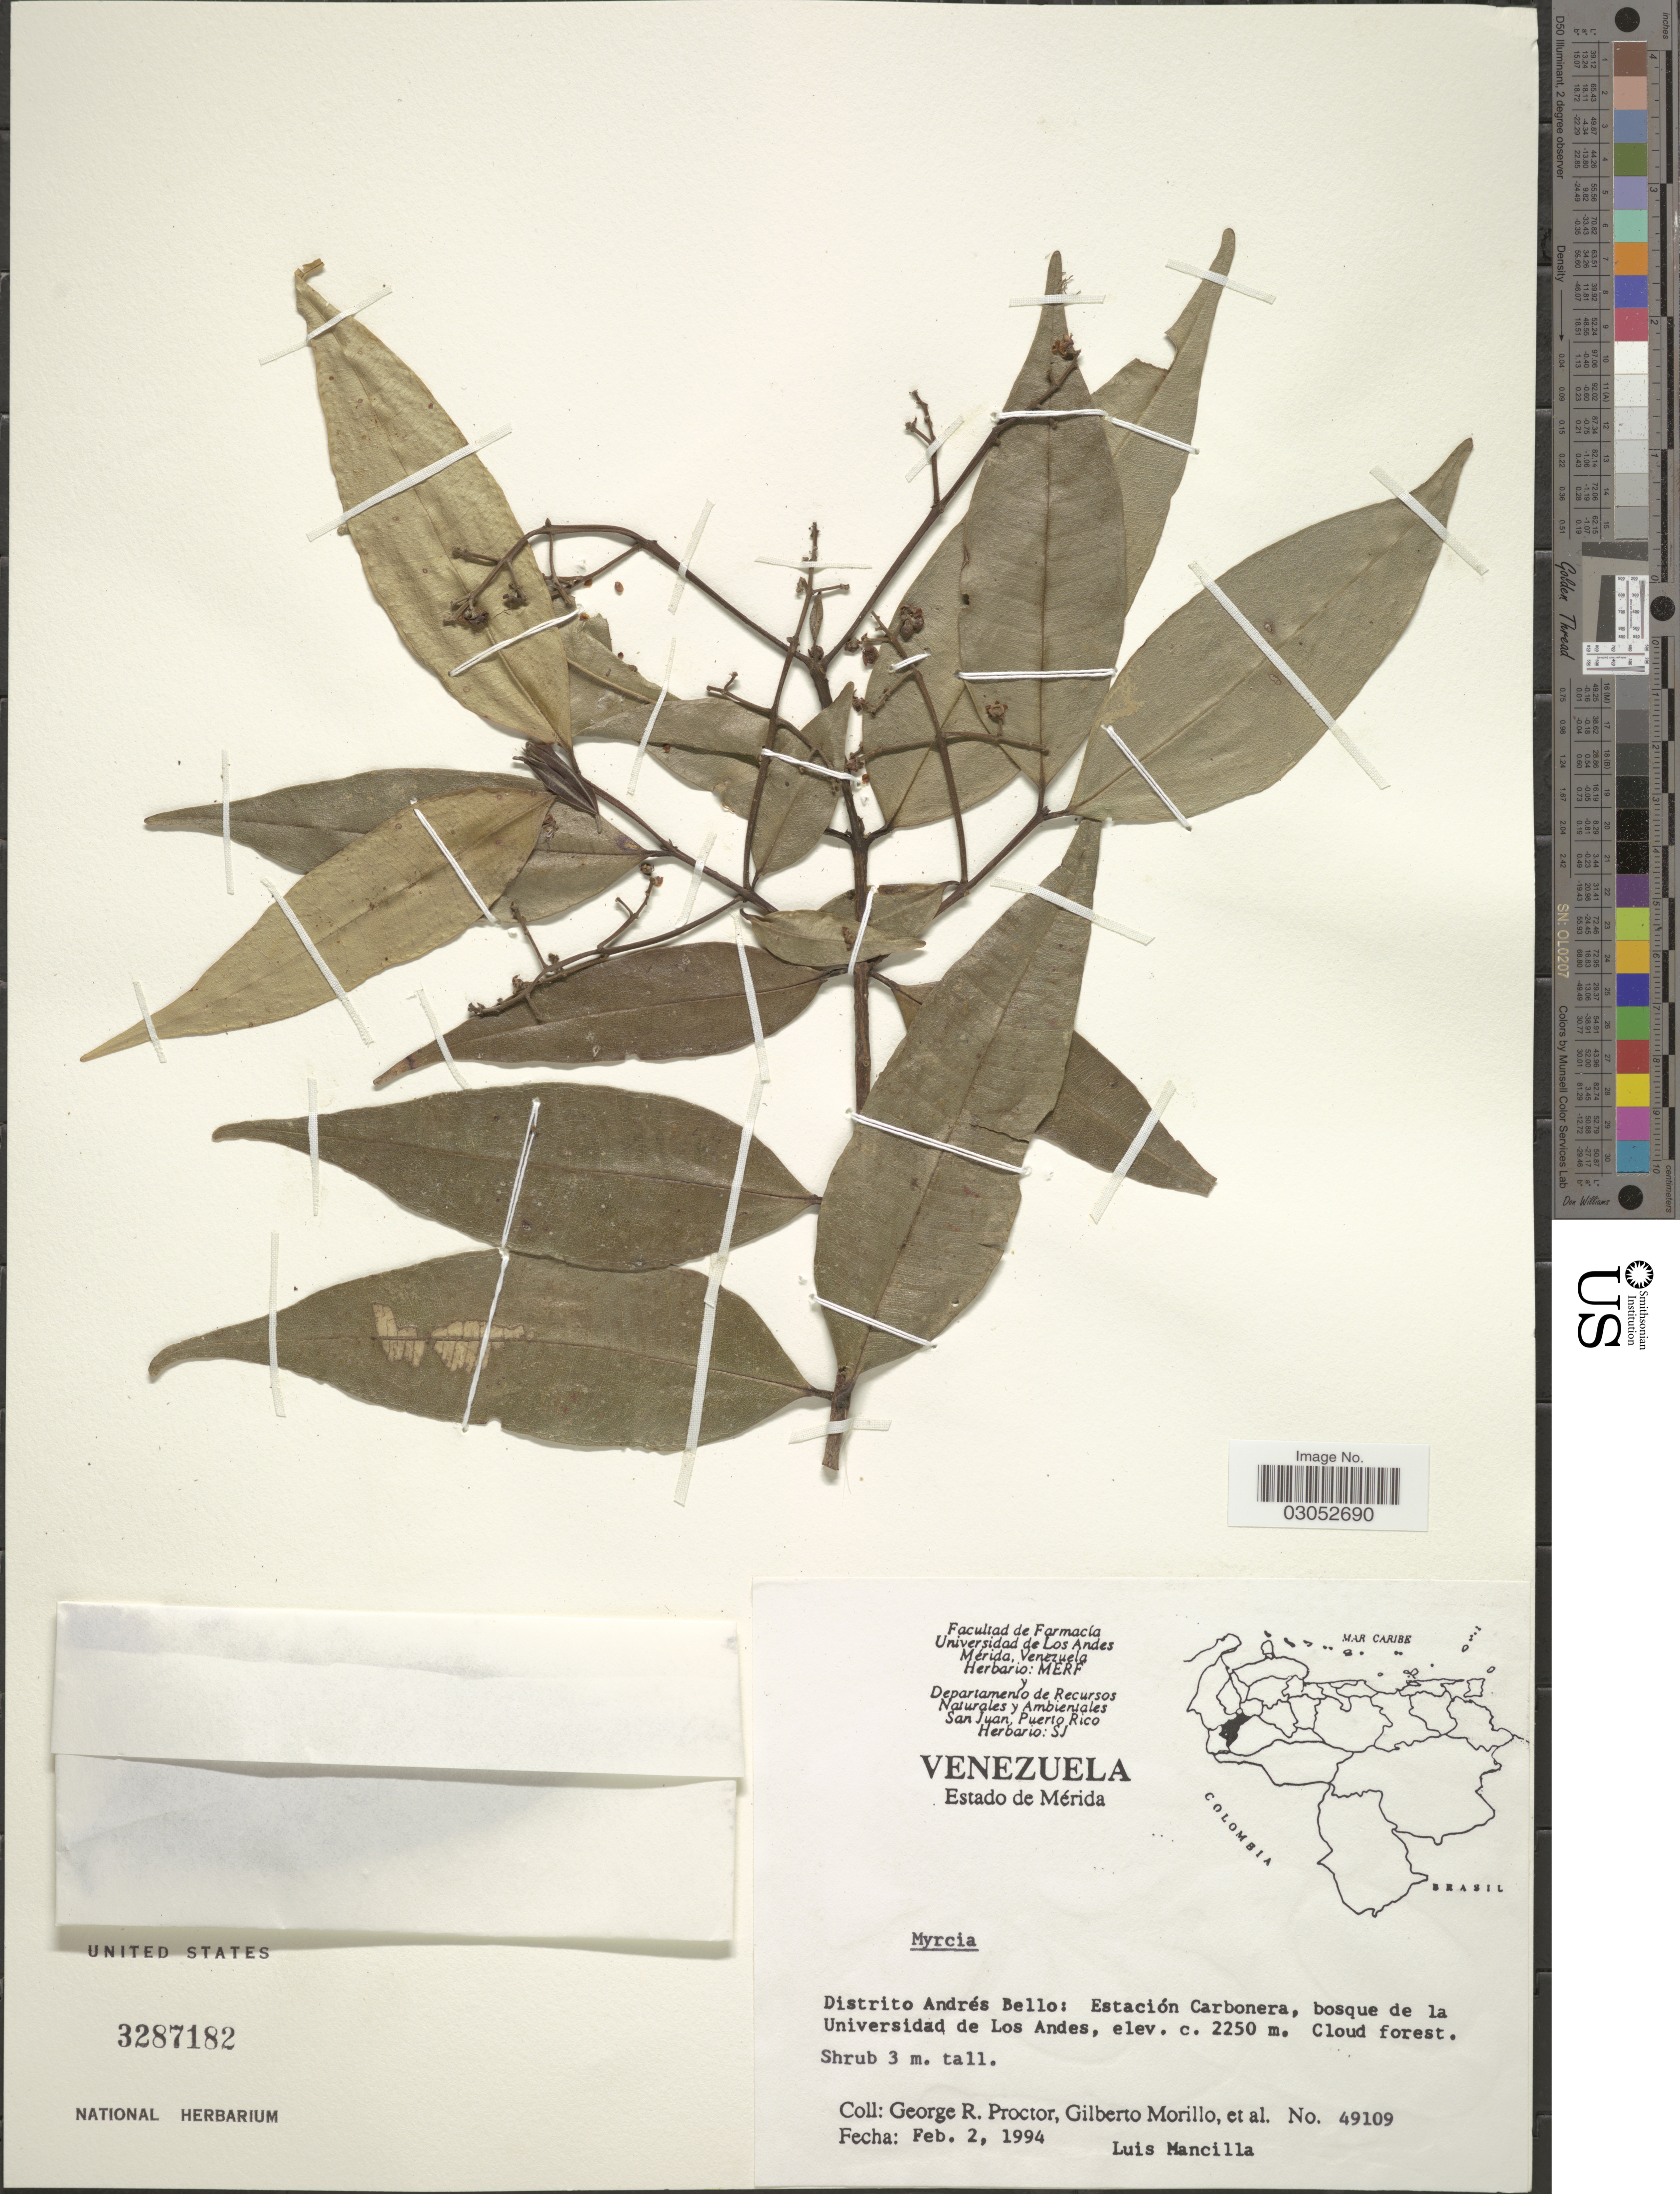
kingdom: Plantae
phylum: Tracheophyta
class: Magnoliopsida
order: Myrtales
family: Myrtaceae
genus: Myrcia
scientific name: Myrcia sp.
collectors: G. R. Proctor, G. N. Morillo, L. Mancilla & et al.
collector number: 49109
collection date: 1994-02-02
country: Venezuela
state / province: Mérida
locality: Distrito Andrés Bello: Estación Carbonera, bosque de la Universidad de Los Andes.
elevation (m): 2250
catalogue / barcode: US 3287182